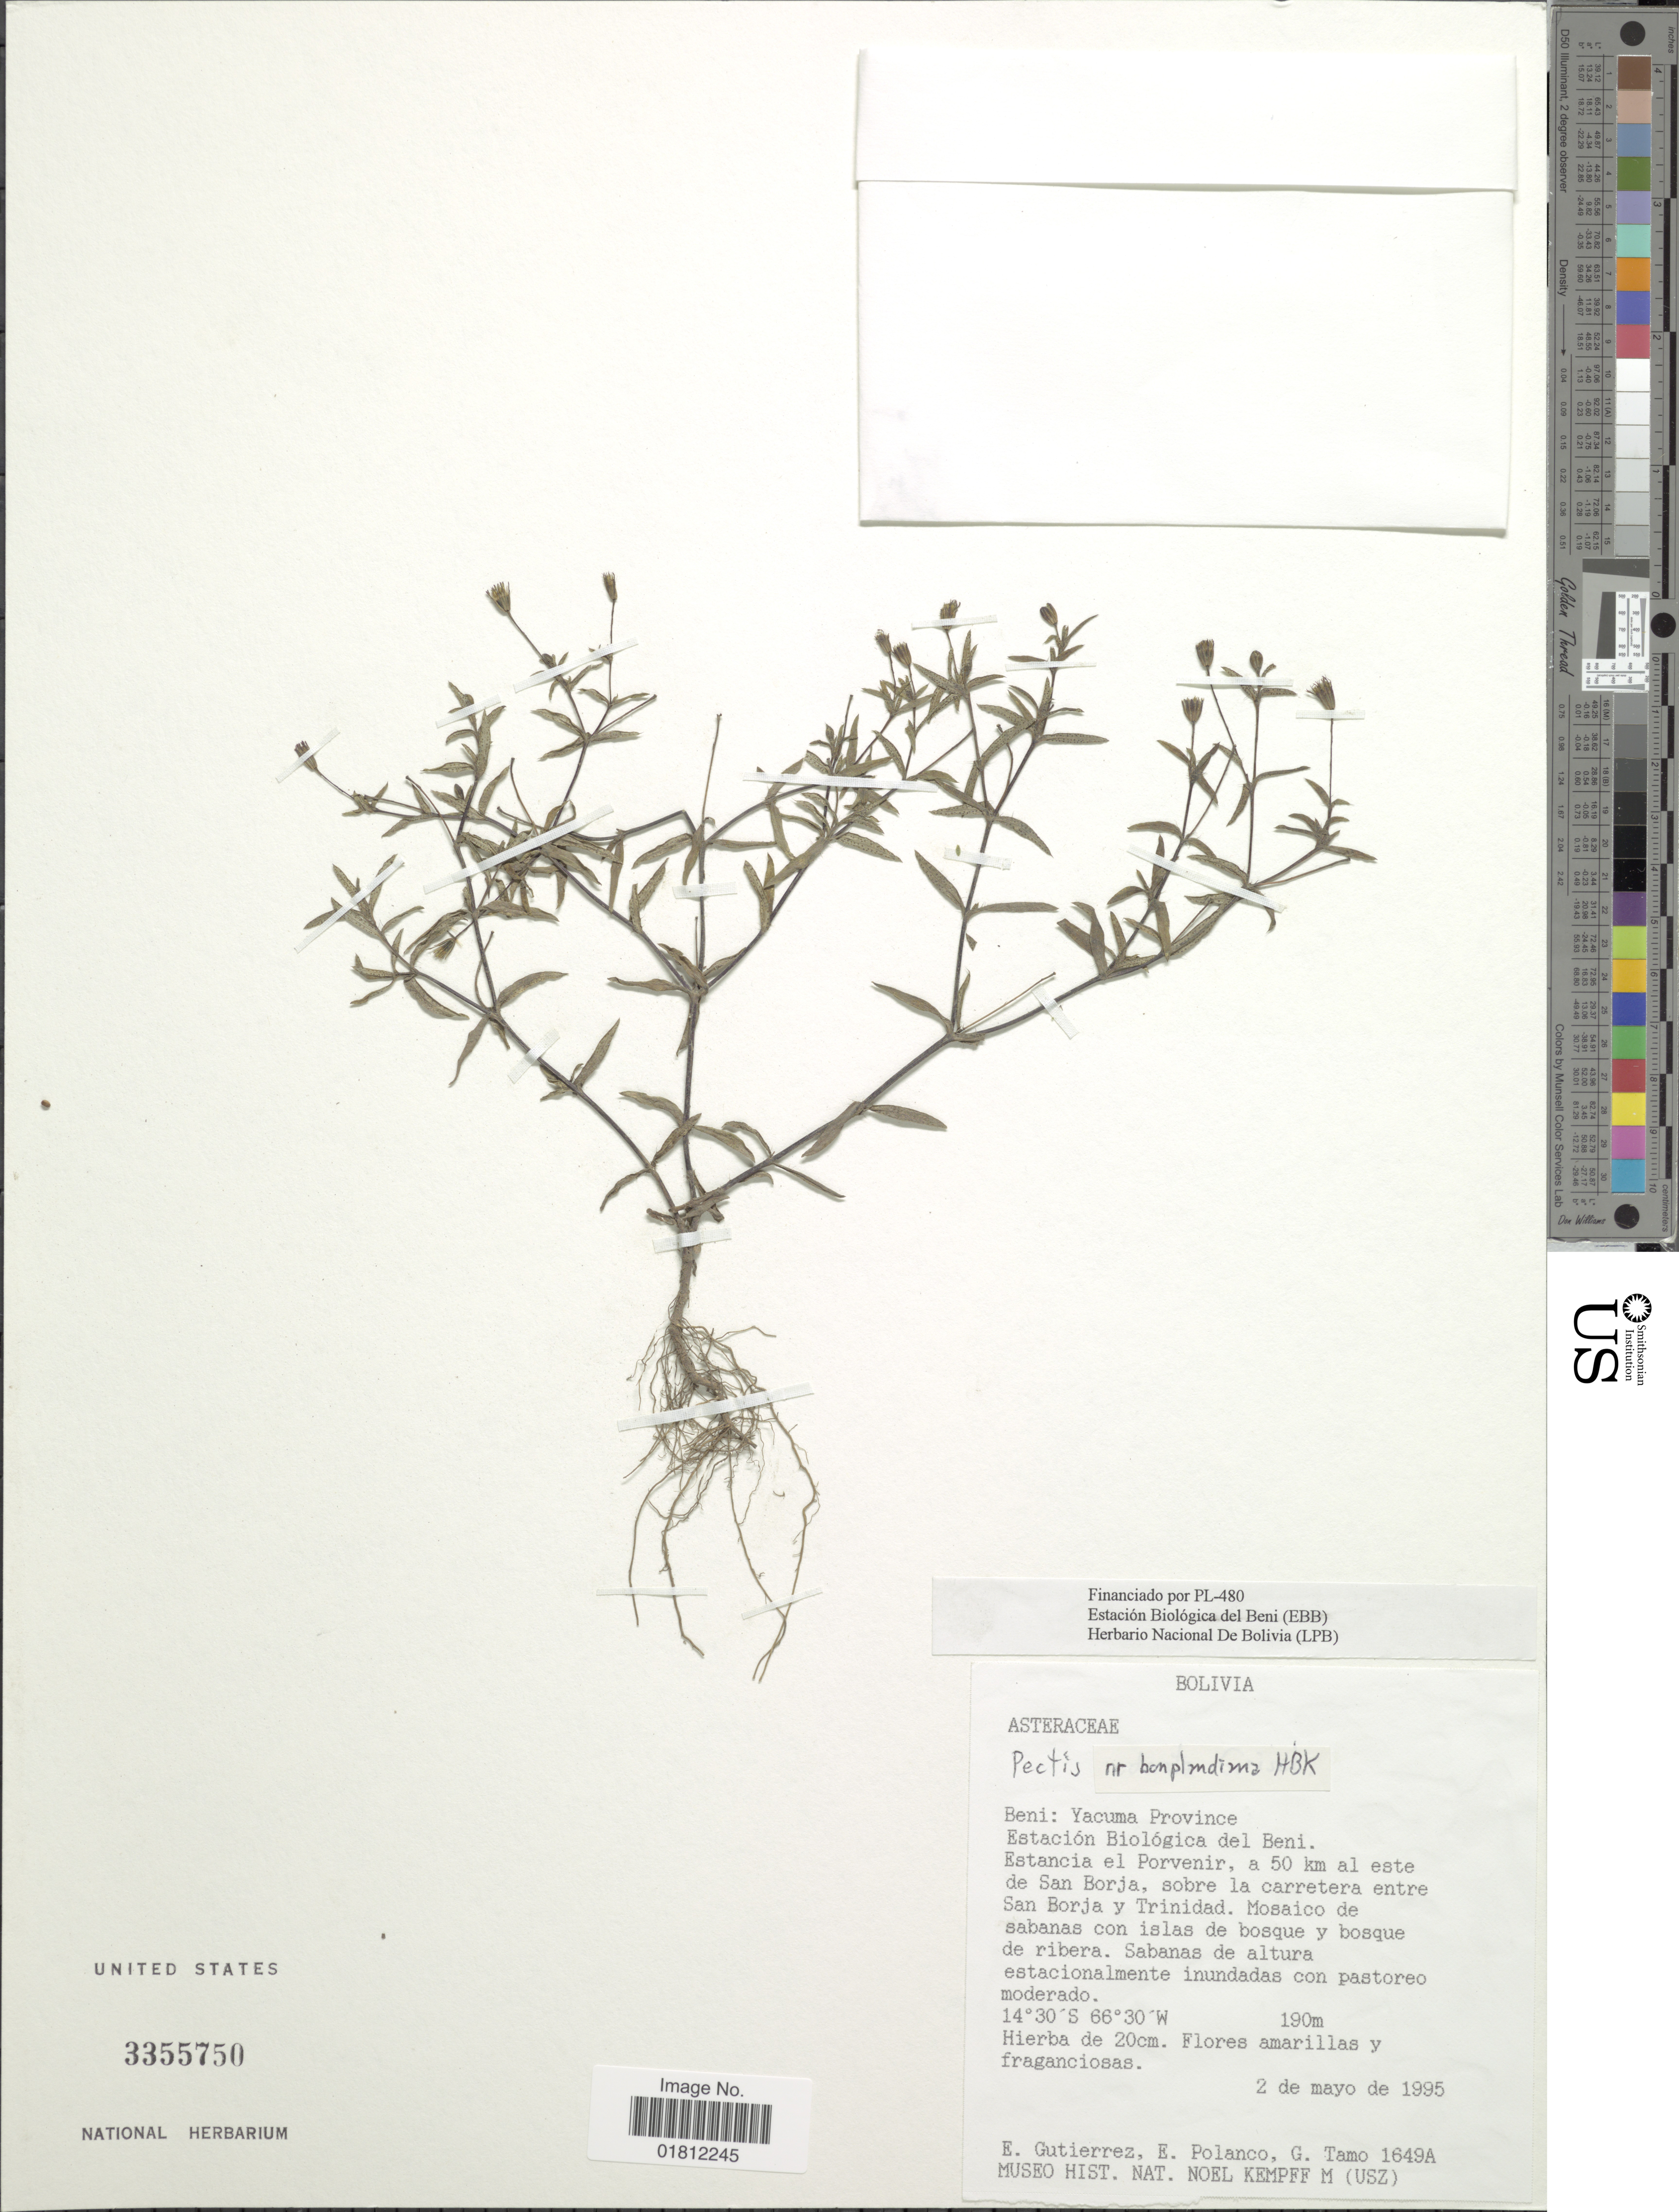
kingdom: Plantae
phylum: Tracheophyta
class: Magnoliopsida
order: Asterales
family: Asteraceae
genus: Pectis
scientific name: Pectis bonplandiana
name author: Kunth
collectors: E. Gutiérrez, E. Polanco & G. Tamo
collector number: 1649A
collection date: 1995-05-02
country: Bolivia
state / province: Beni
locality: Beni: Yacuma Province, Estacion Biologica del Beni. Estancia el Porvenir, a 50 km al este de San Borja, sobre la carretera entre San Borja y Trinidad.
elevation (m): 190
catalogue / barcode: US 3355750